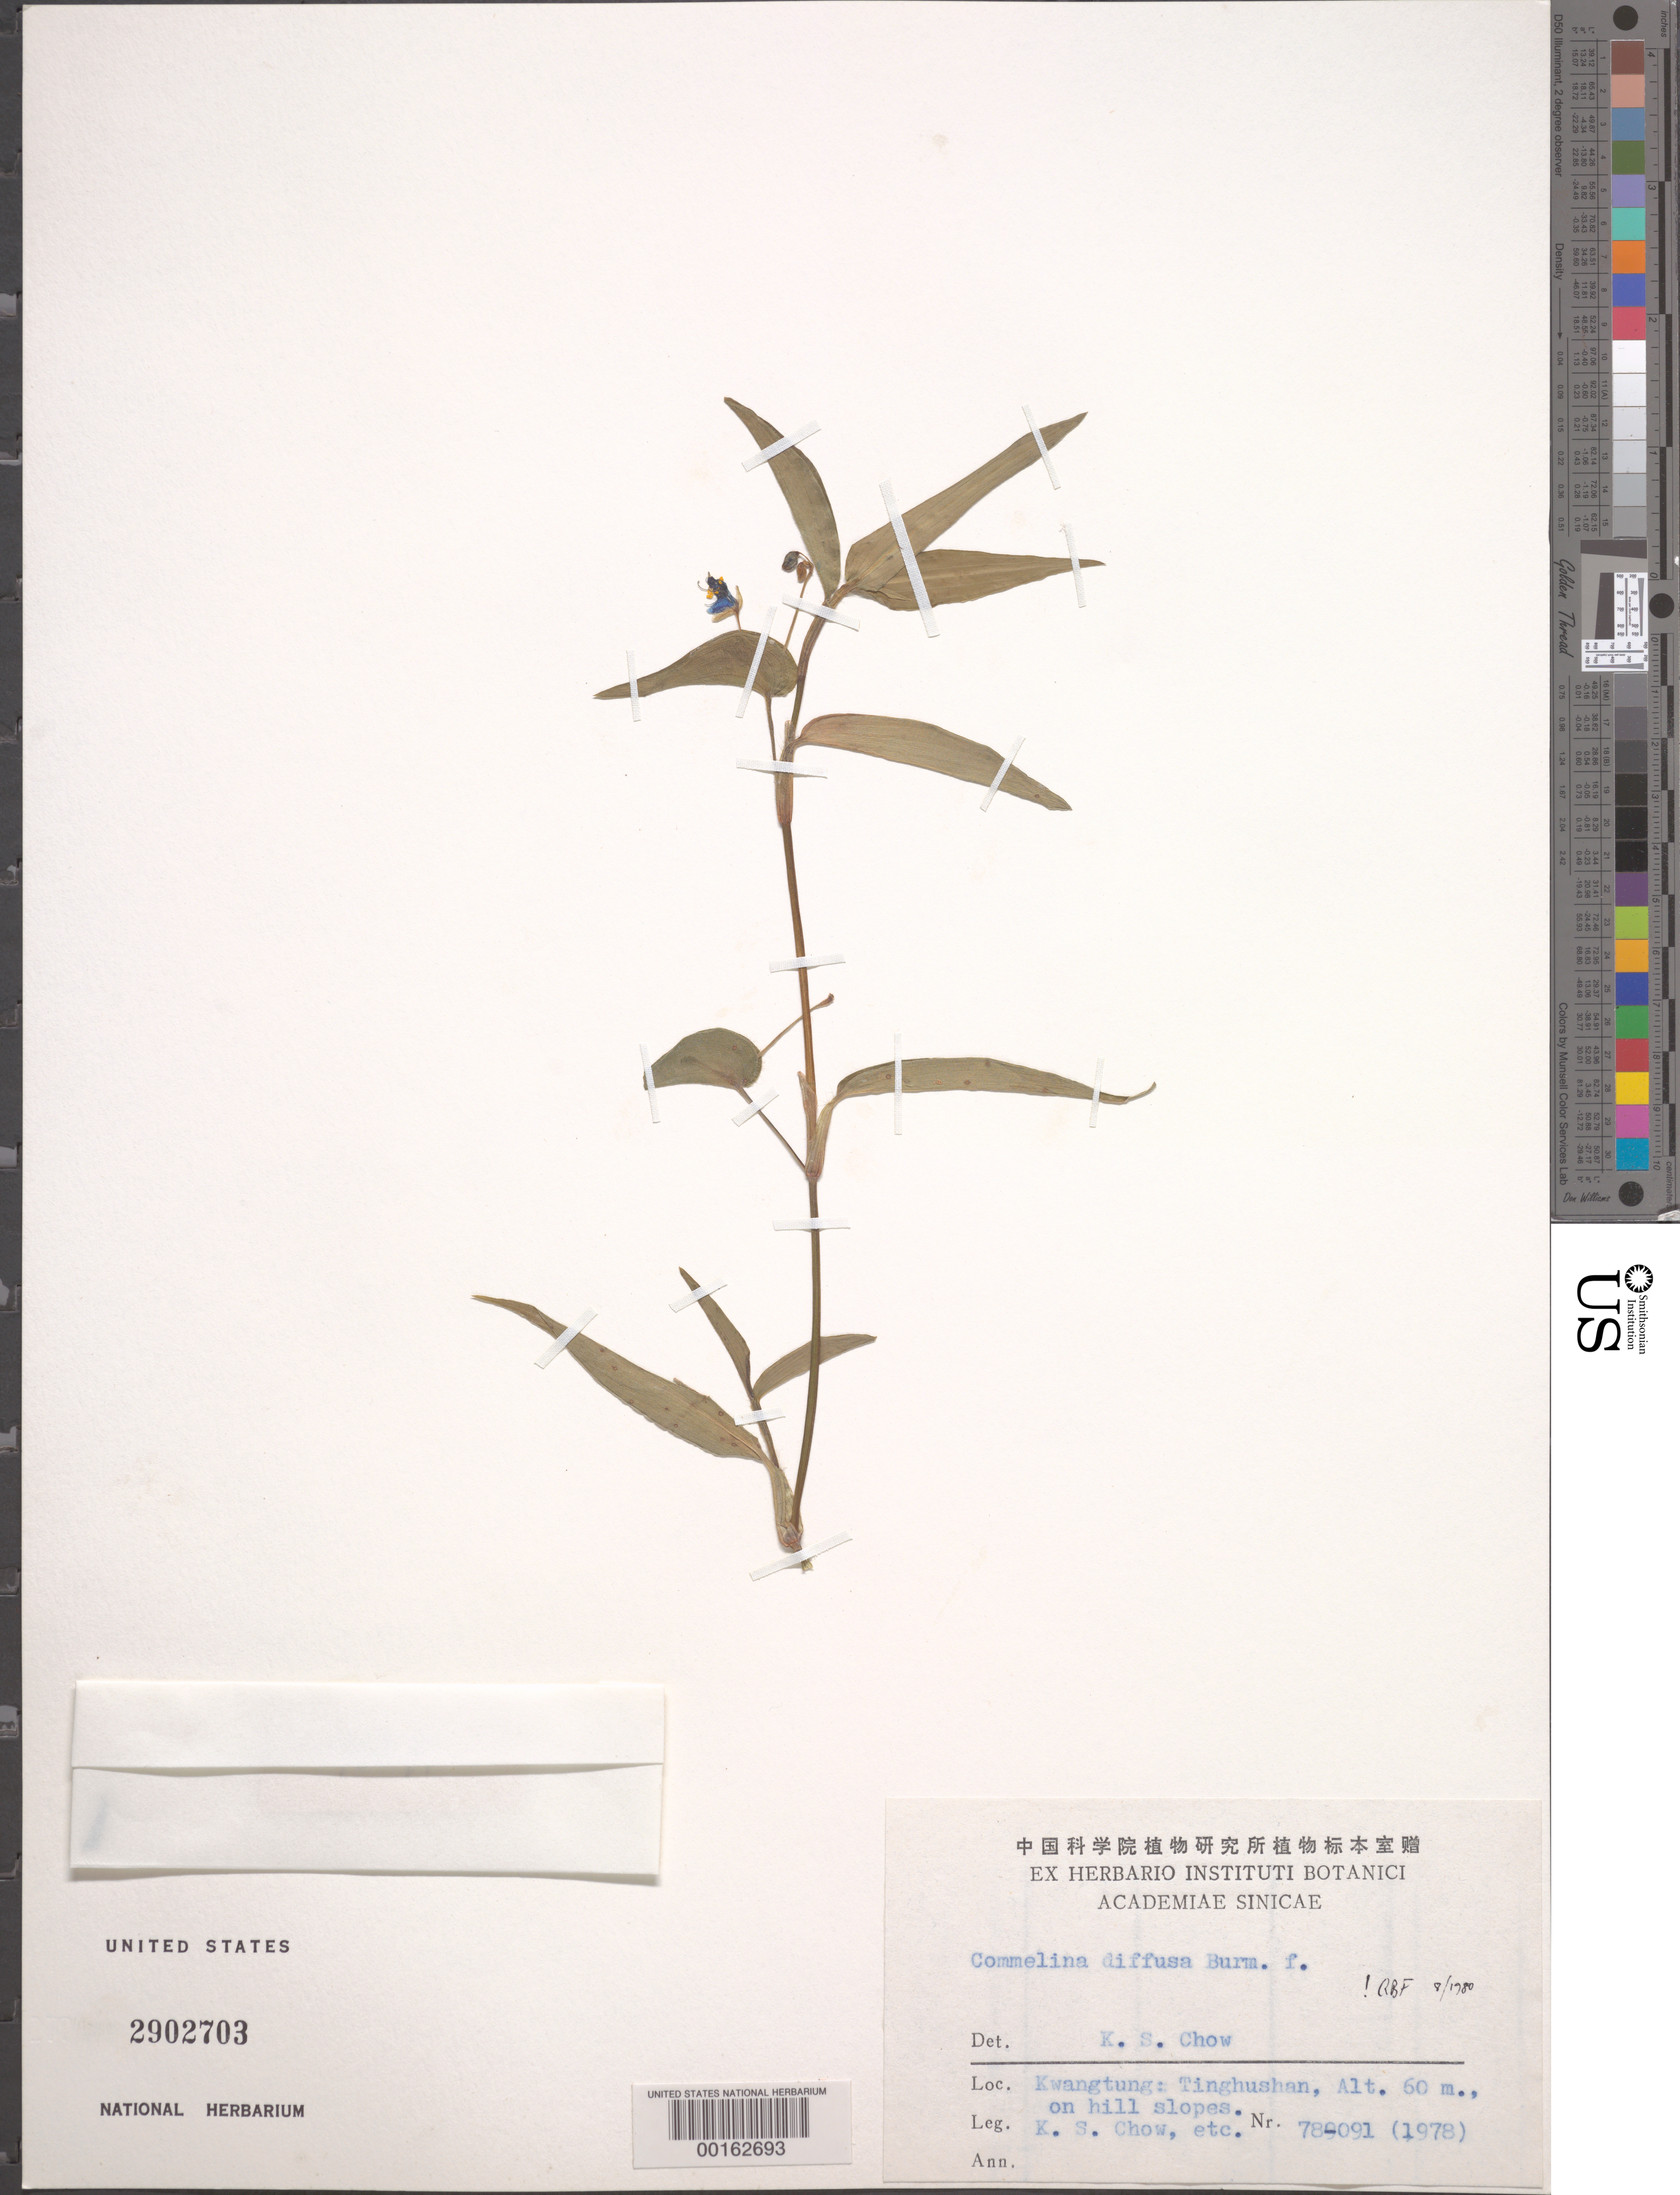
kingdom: Plantae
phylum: Tracheophyta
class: Liliopsida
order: Commelinales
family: Commelinaceae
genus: Commelina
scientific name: Commelina diffusa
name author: Burm. f.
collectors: K. S. Chow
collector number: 78-091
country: China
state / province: Guangdong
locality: Tinghushan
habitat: On hill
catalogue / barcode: US 2902703